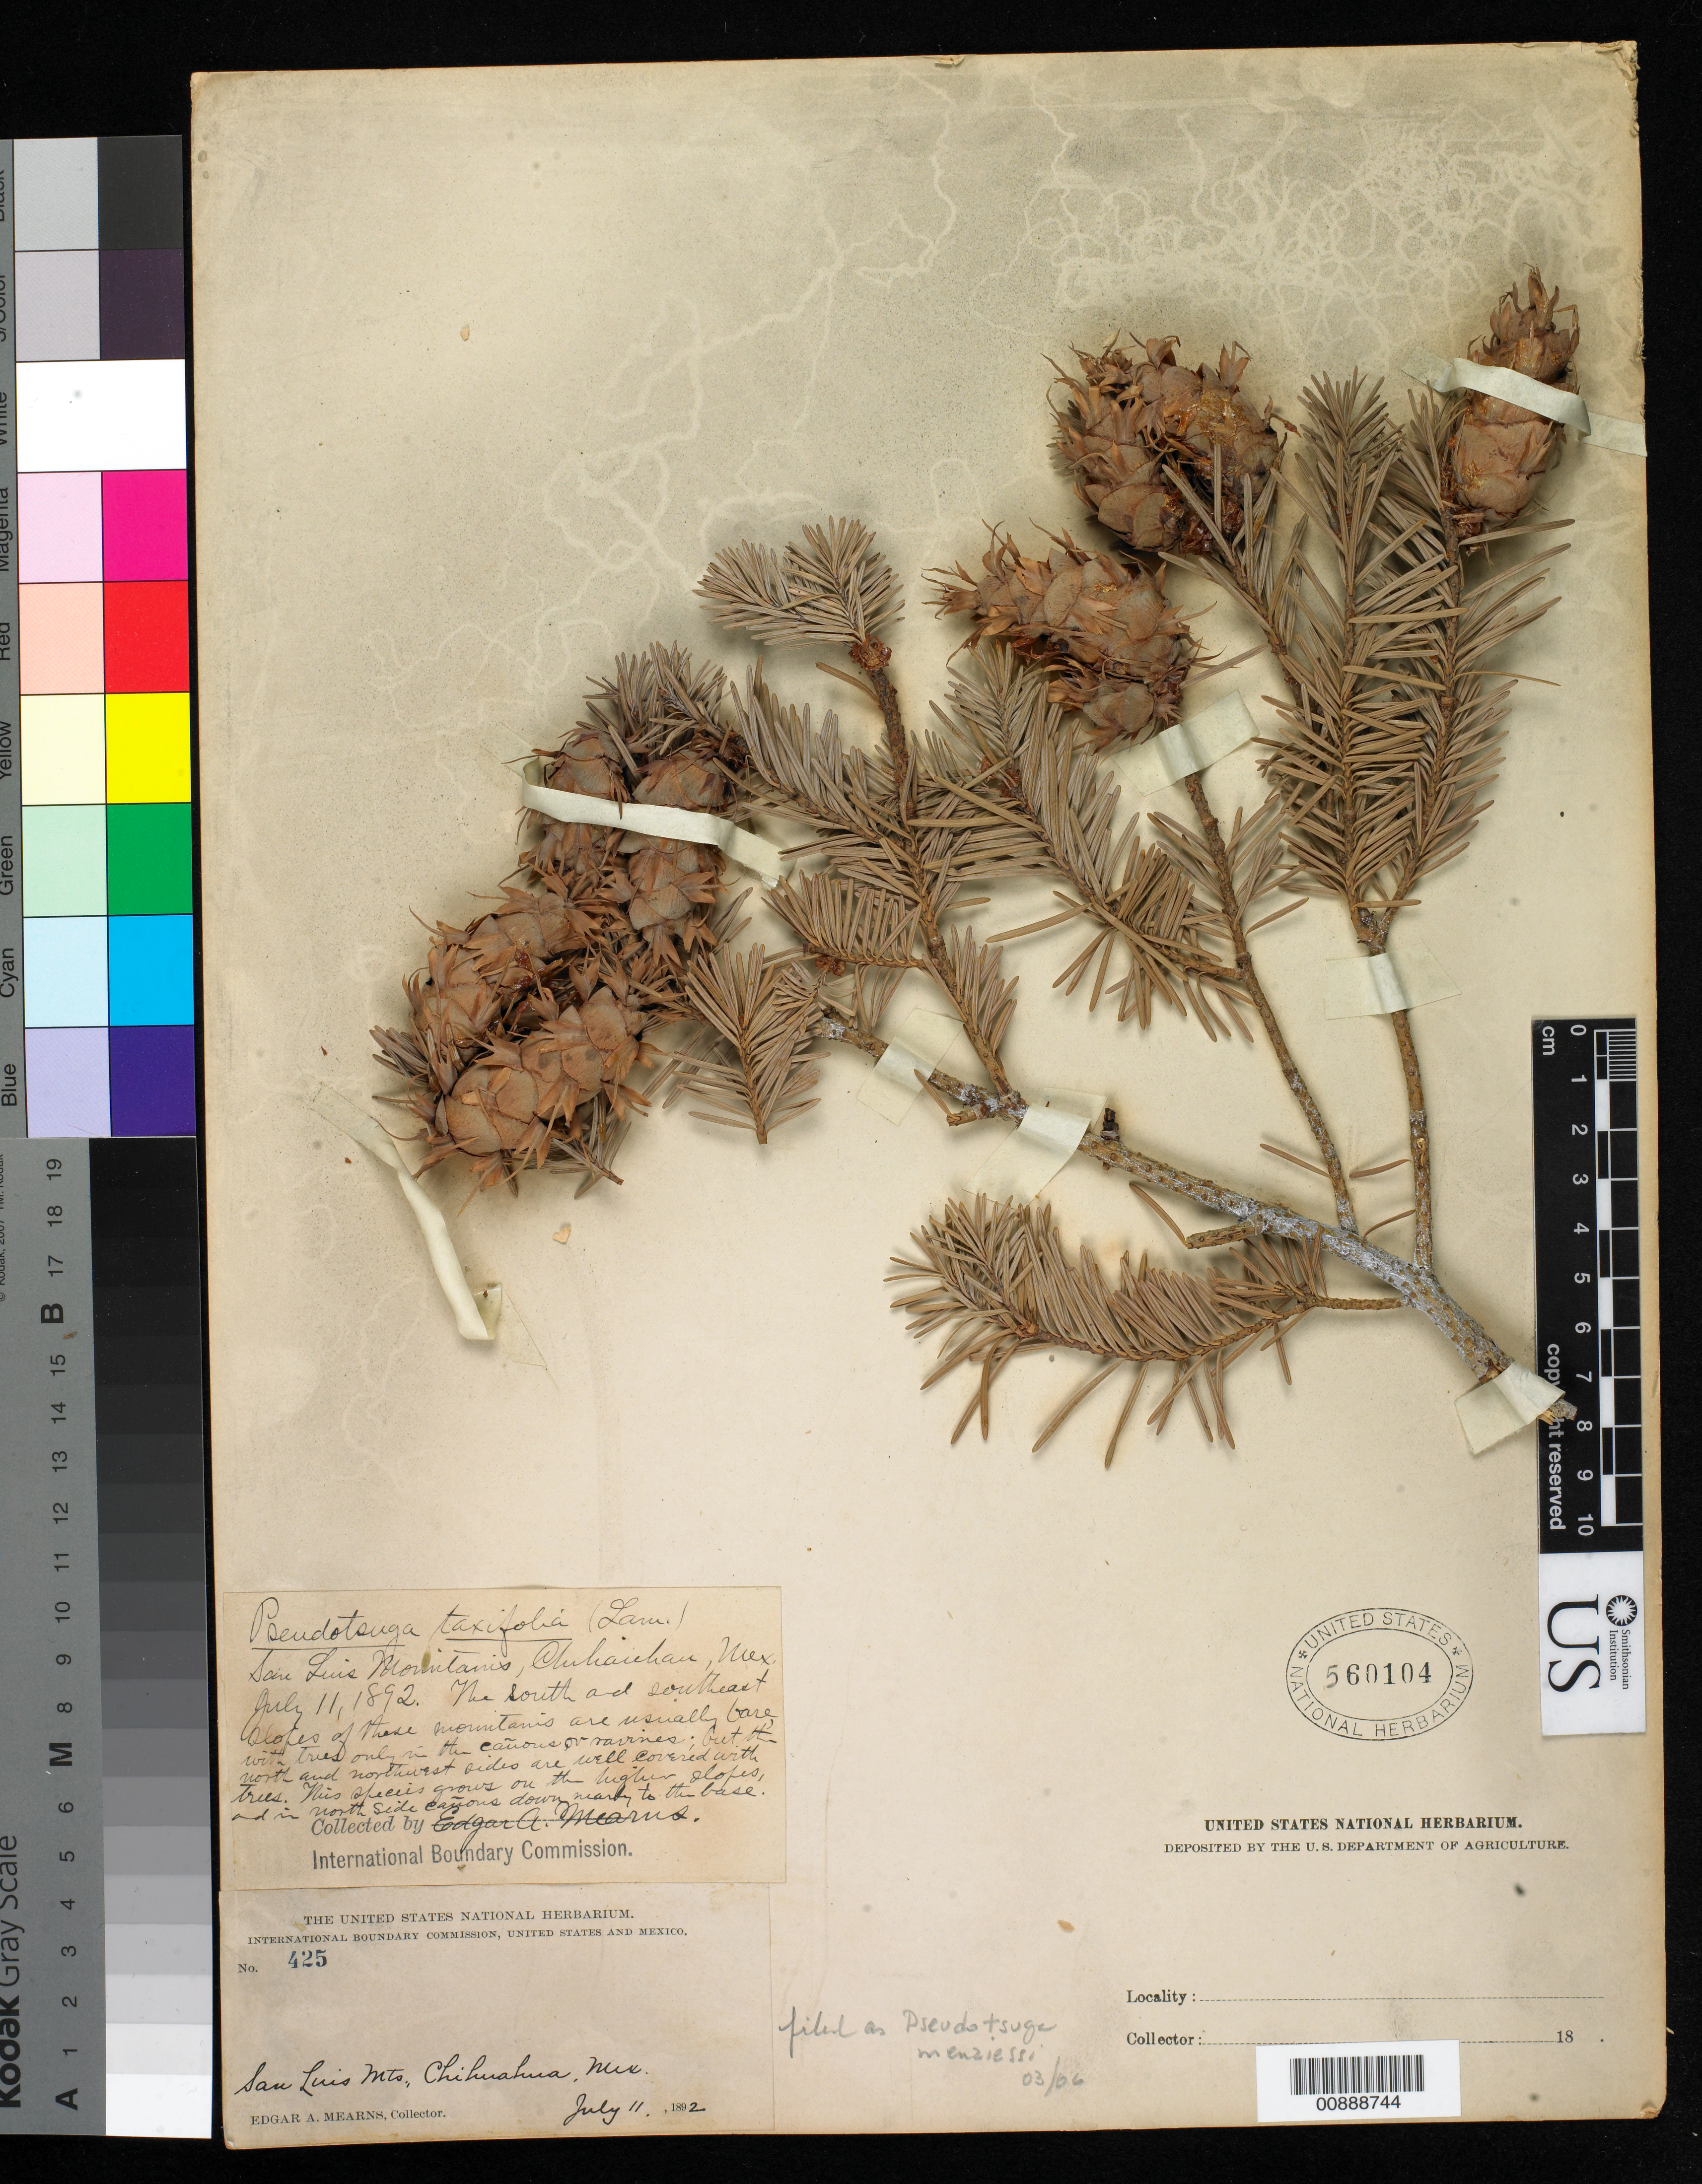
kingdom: Plantae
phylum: Tracheophyta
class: Pinopsida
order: Pinales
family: Pinaceae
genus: Pseudotsuga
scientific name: Pseudotsuga menziesii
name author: (Mirb.) Franco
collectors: E. A. Mearns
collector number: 425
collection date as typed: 11 Jul 1892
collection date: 1892-07-11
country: Mexico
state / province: Chihuahua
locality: San Luis Mts., Chihuahua.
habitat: Grows in higher slopes and in N side cañons down nearby to the base.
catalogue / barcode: US 560104